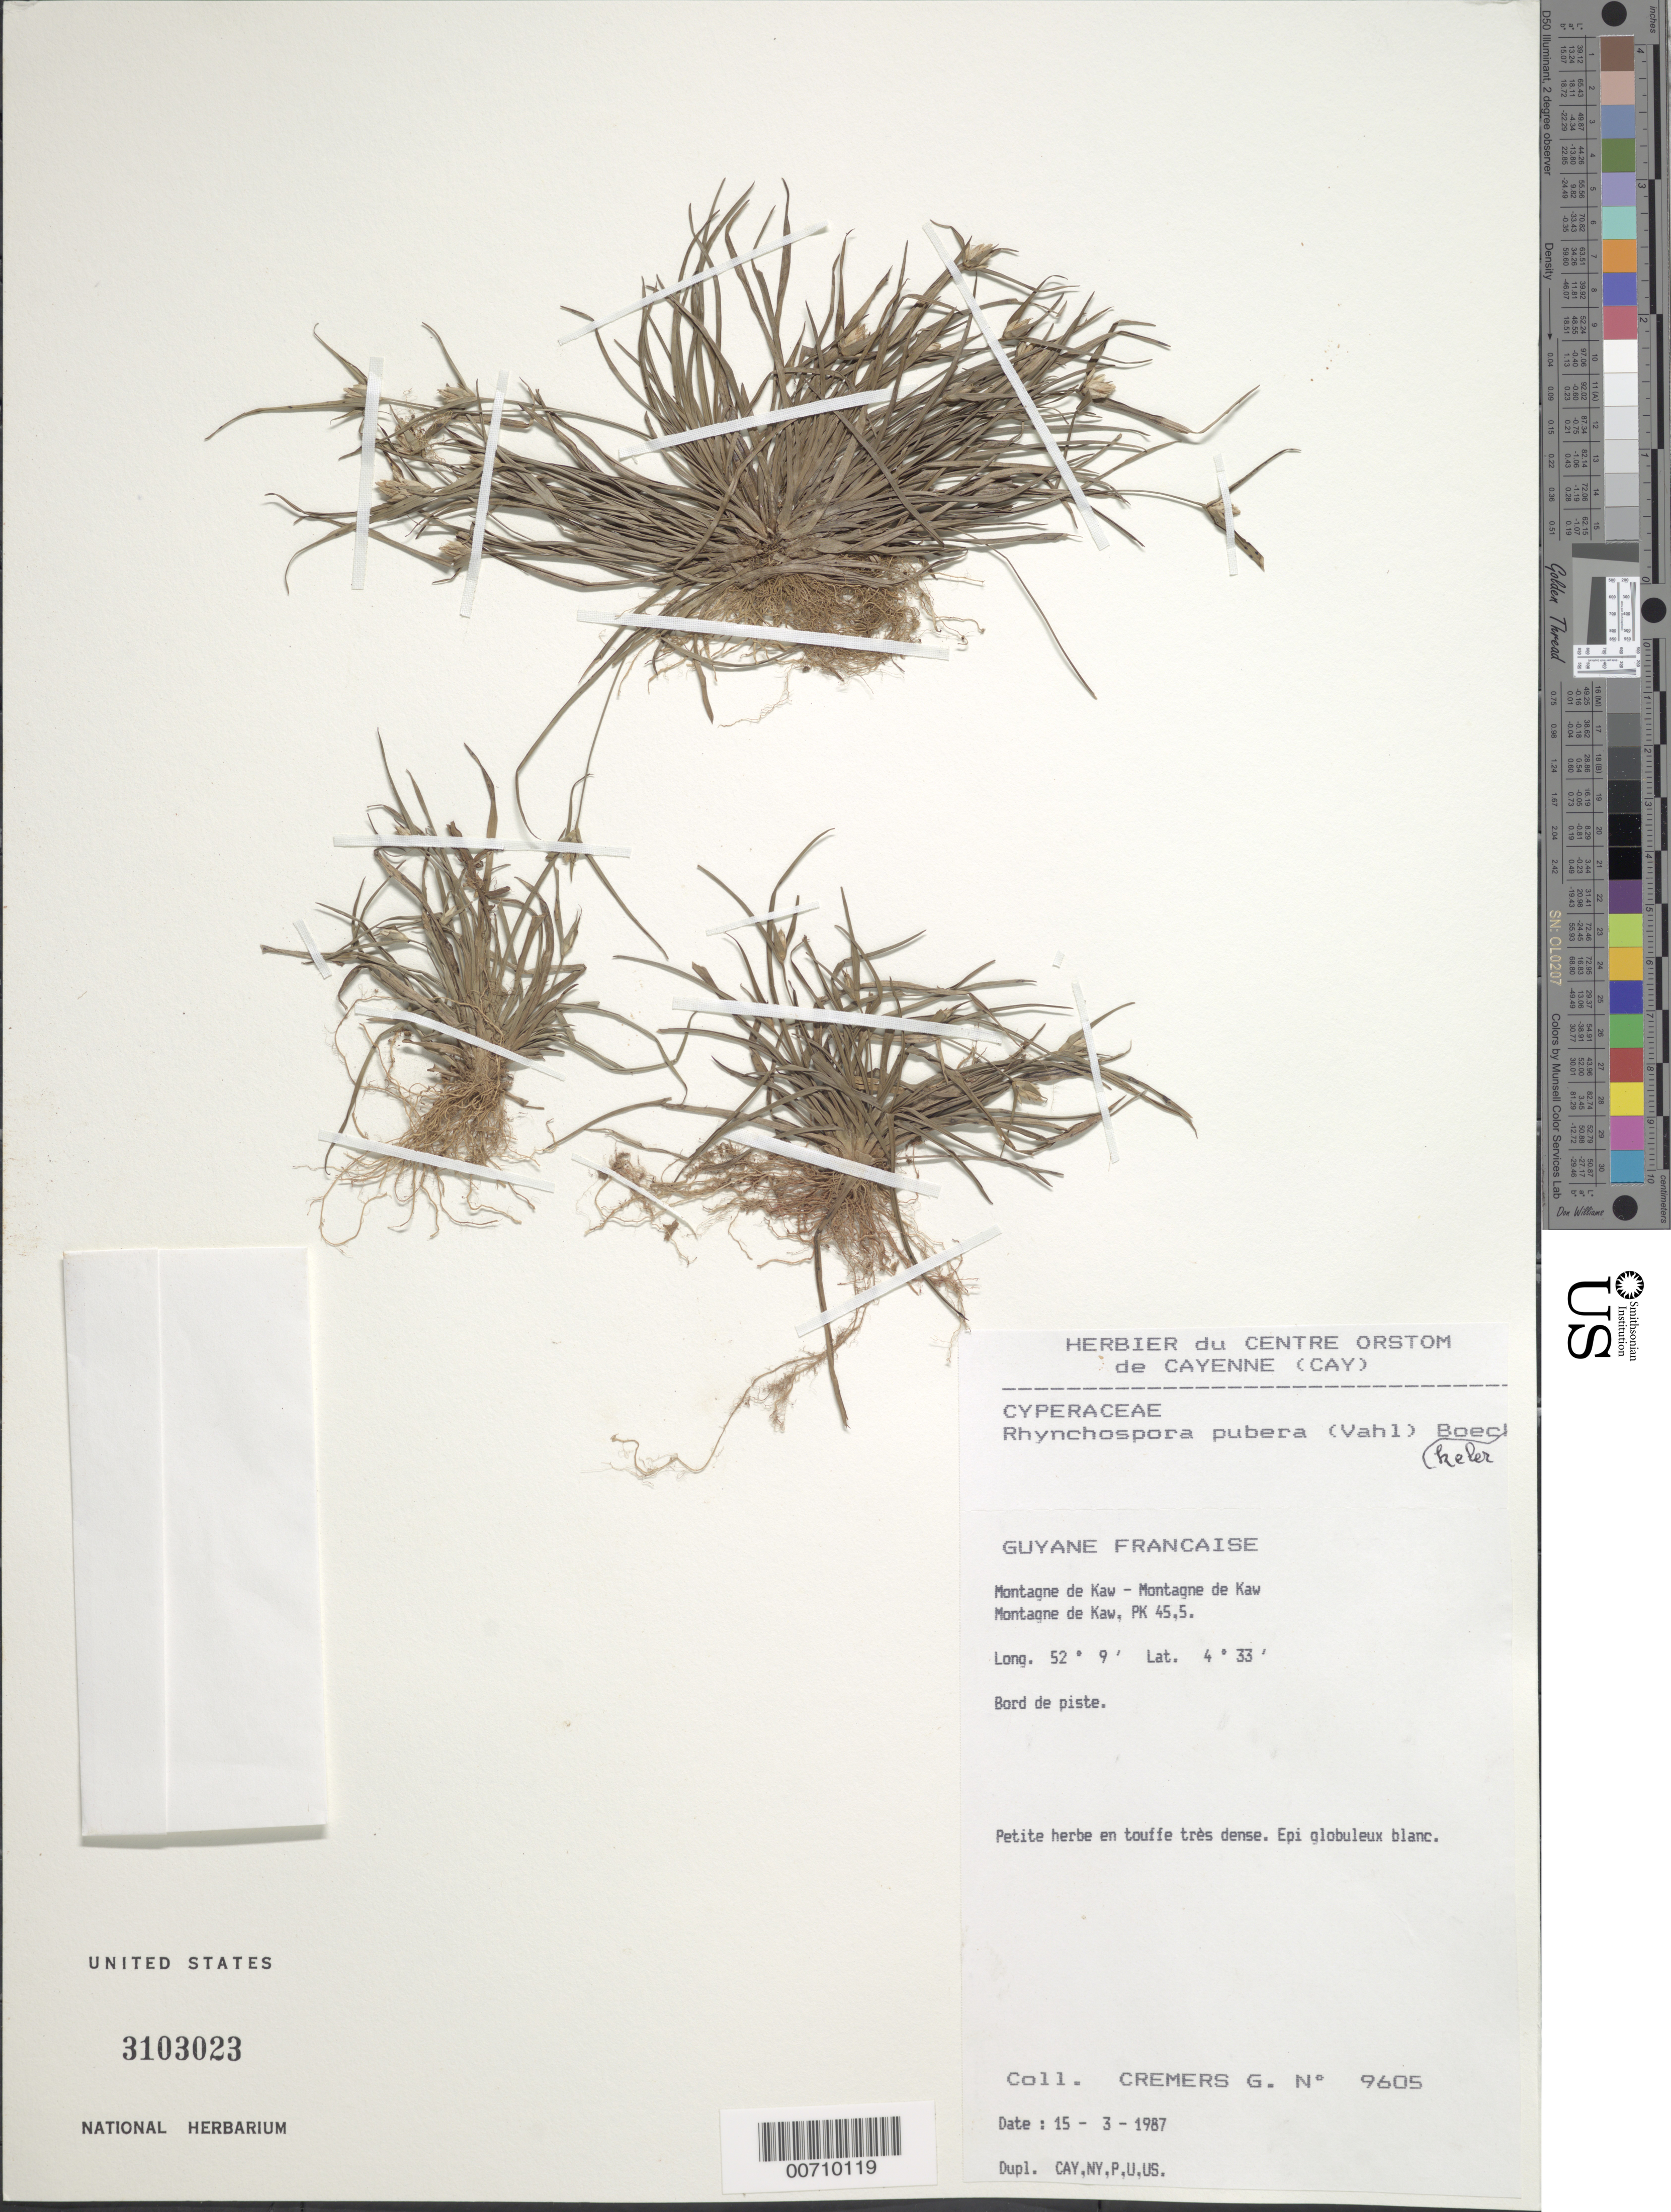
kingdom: Plantae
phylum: Tracheophyta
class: Liliopsida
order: Poales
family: Cyperaceae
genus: Rhynchospora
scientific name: Rhynchospora pubera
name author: (Vahl) Boeckeler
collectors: G. Cremers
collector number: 9605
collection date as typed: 15-Mar-87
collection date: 1987-03-15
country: French Guiana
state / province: Cayenne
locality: Cayenne, Montagne de Kaw, Pk. 45.5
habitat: Roadside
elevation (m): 75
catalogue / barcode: US 3103023